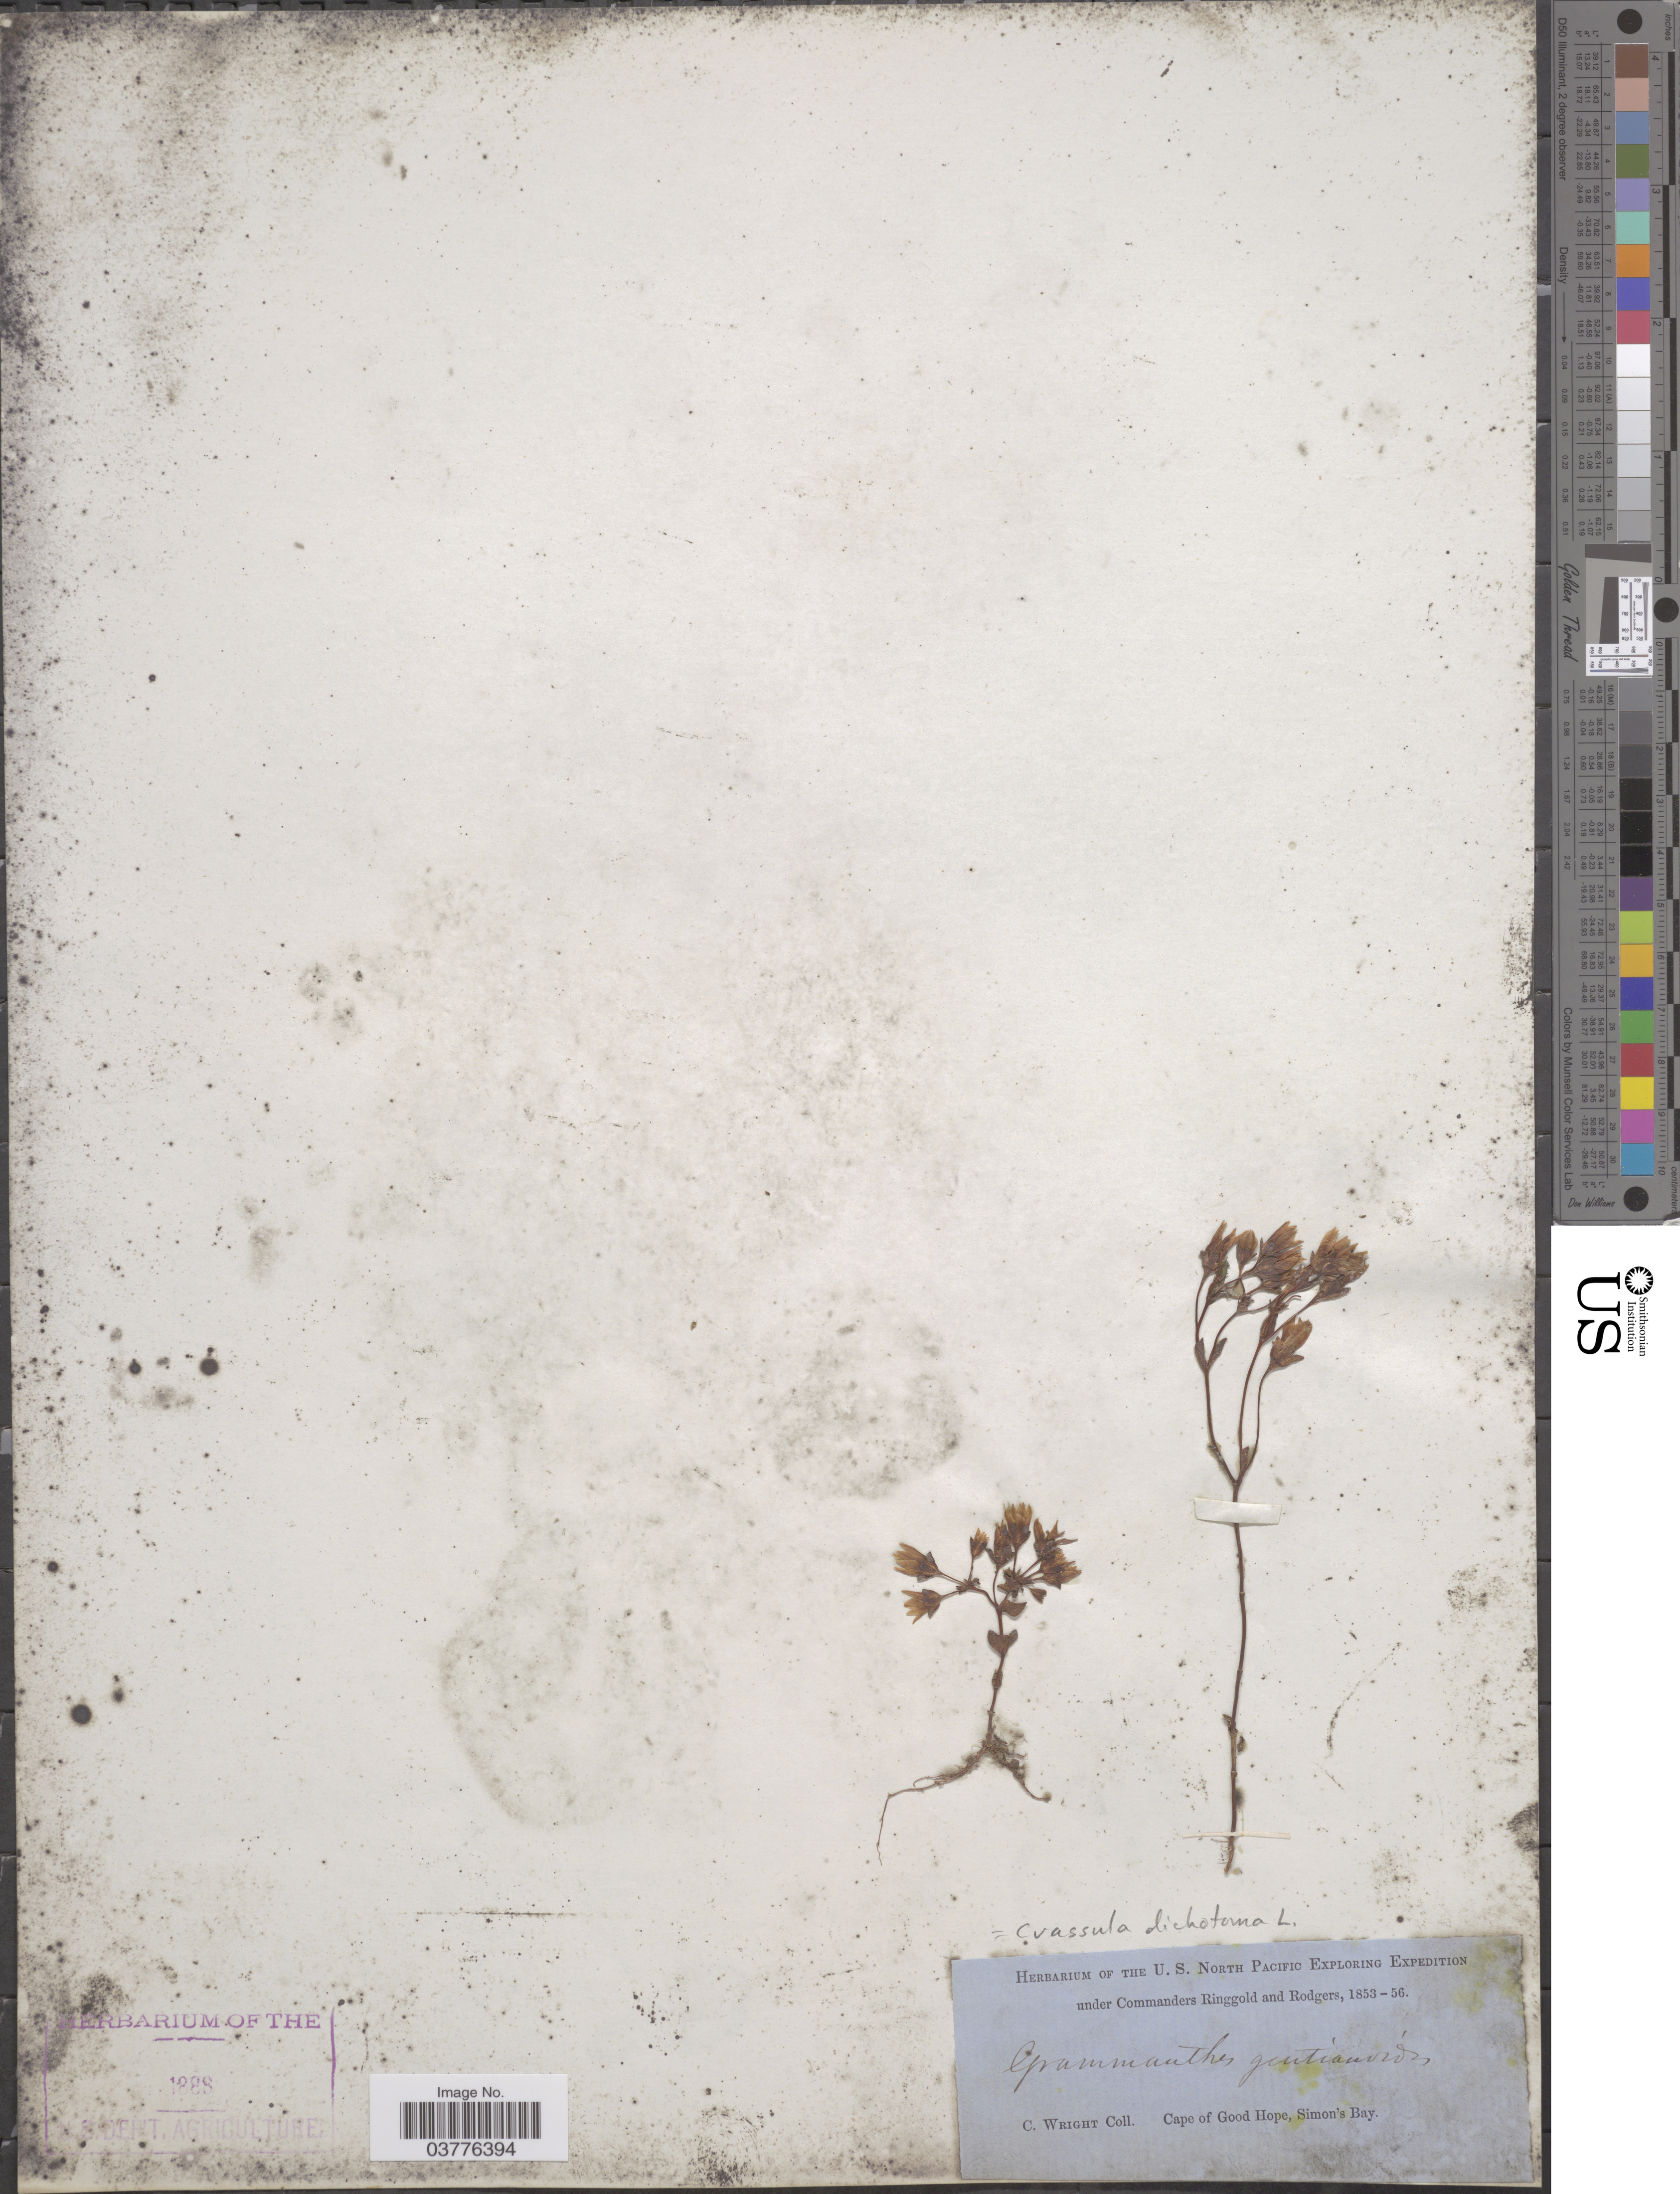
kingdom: Plantae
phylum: Tracheophyta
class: Magnoliopsida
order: Saxifragales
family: Crassulaceae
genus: Crassula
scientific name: Crassula dichotoma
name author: L.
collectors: C. Wright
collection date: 1853/1856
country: South Africa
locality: Cape of Good Hope, Simon's Bay.